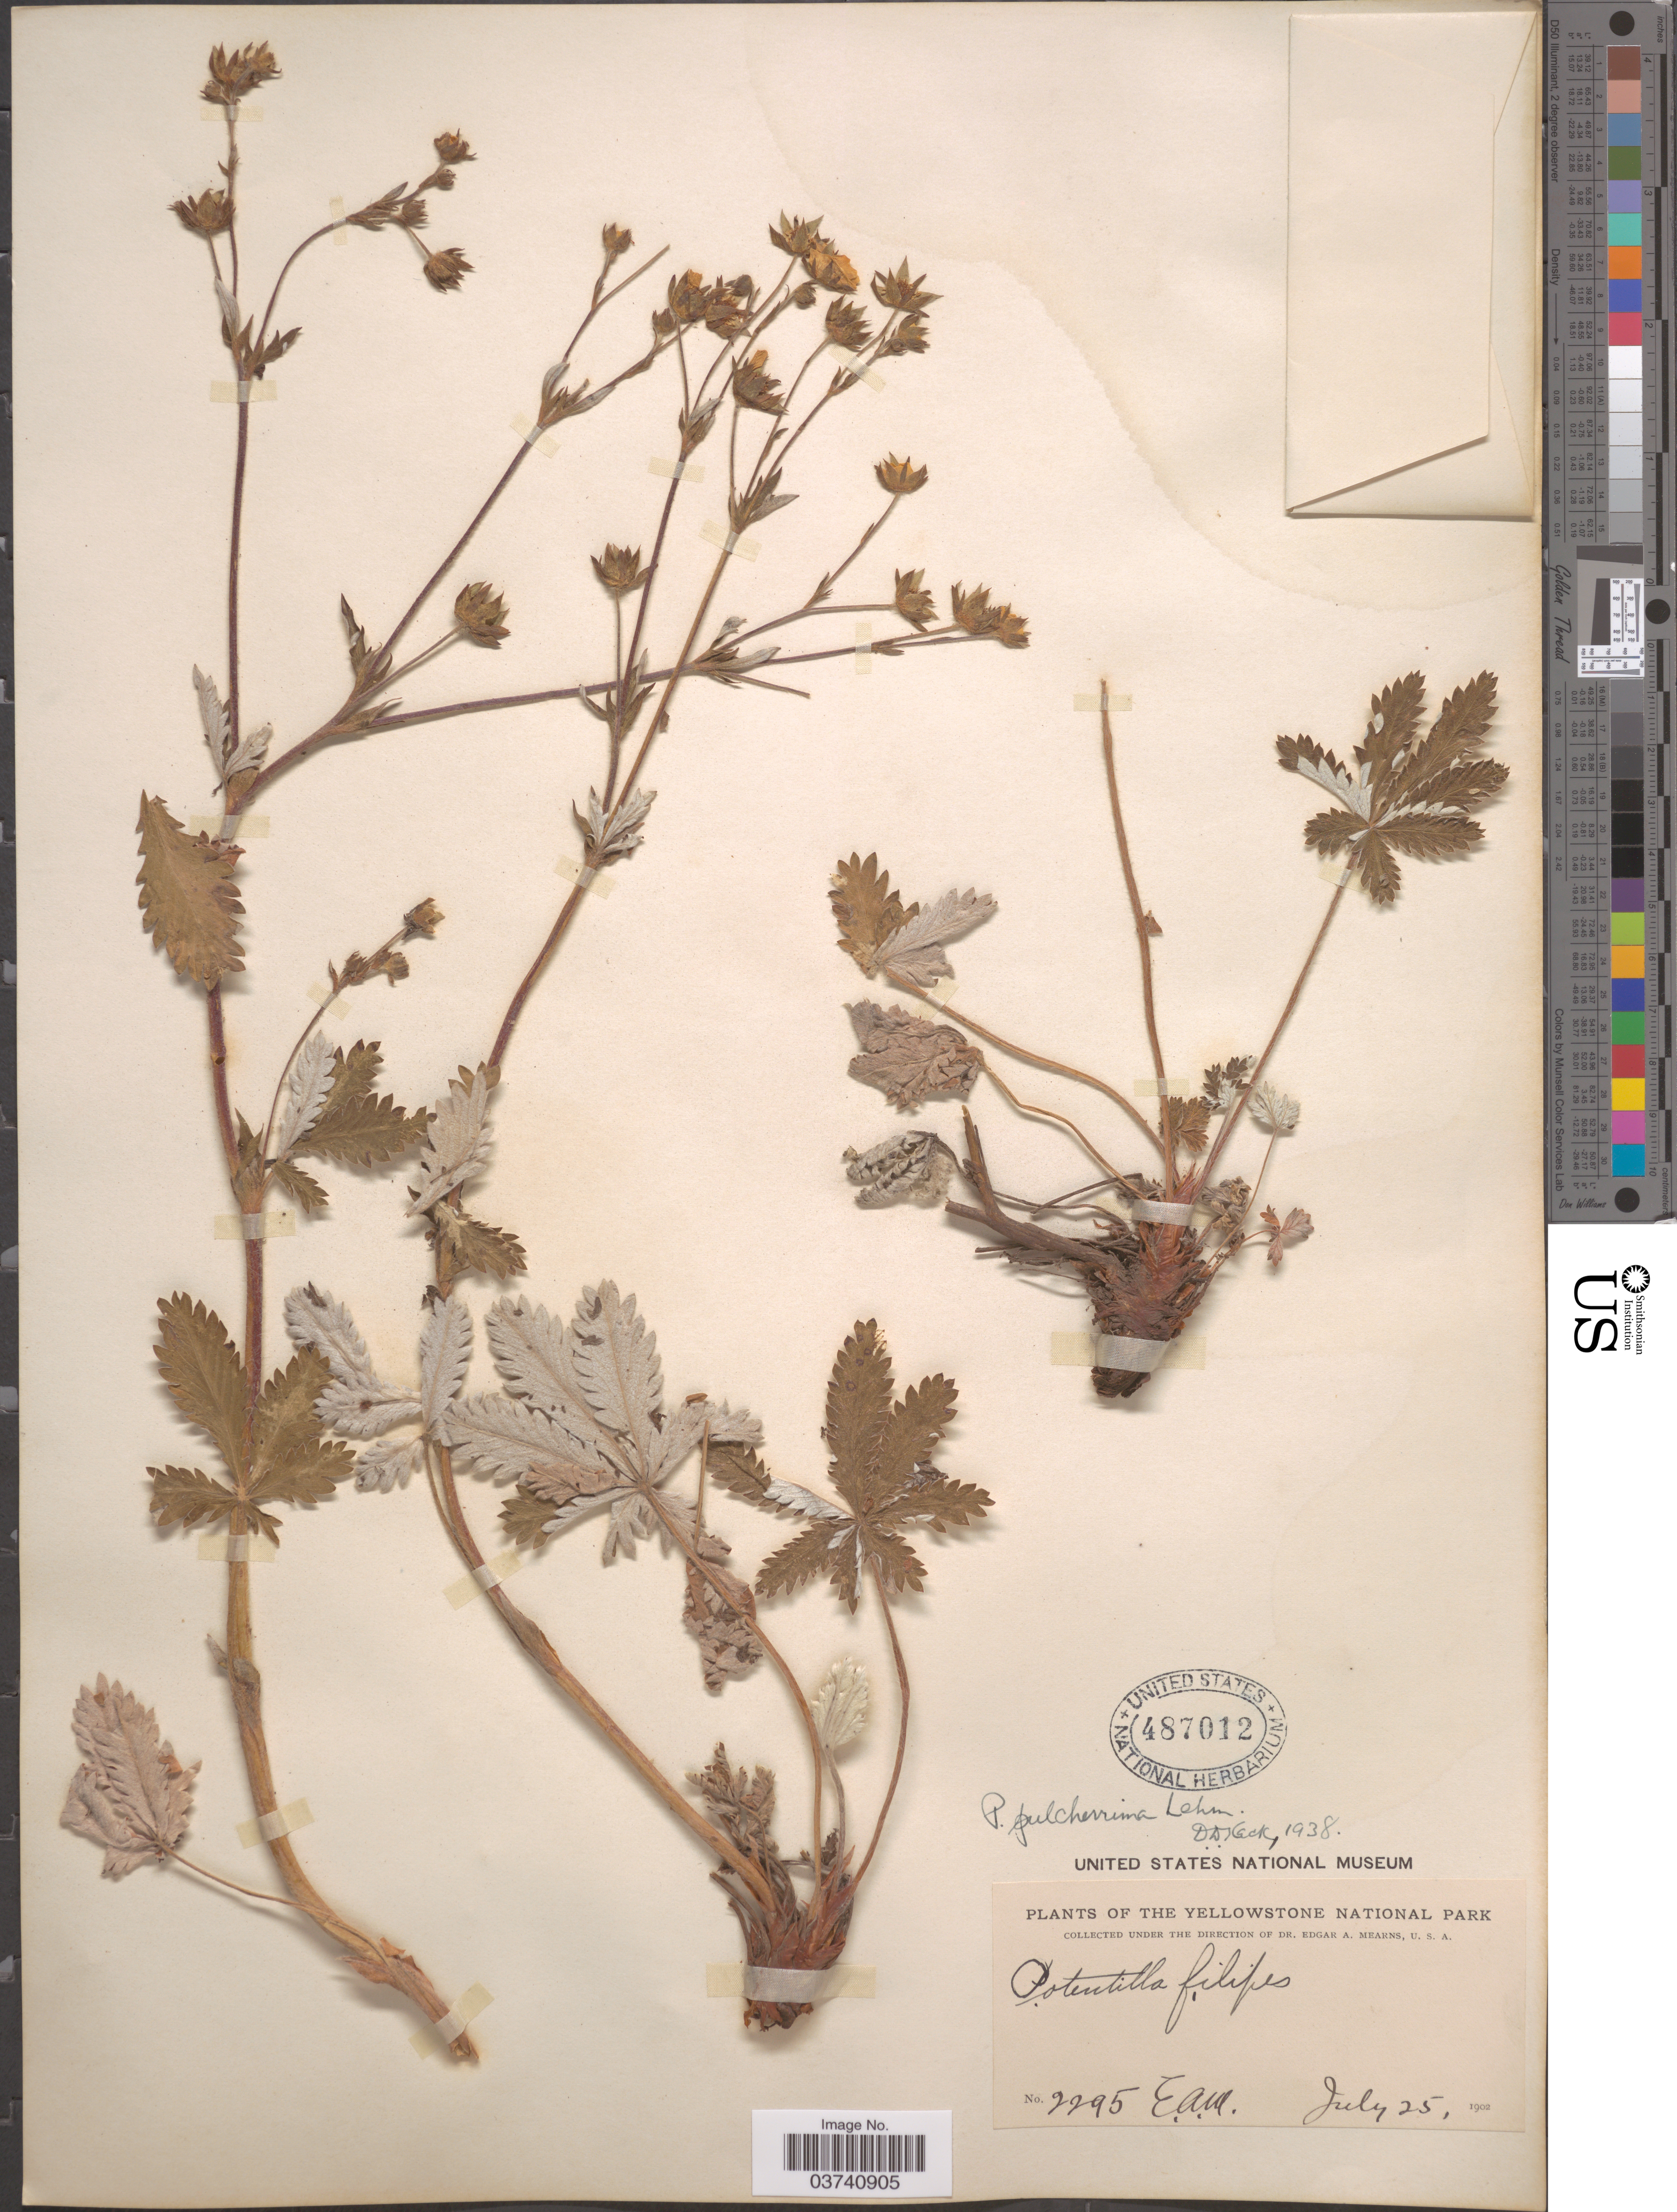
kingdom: Plantae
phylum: Tracheophyta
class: Magnoliopsida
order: Rosales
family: Rosaceae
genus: Potentilla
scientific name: Potentilla pulcherrima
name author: Lehm.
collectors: E. A. Mearns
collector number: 2295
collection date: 1902-07-25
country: United States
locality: The Yellowstone National Park.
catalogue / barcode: US 487012